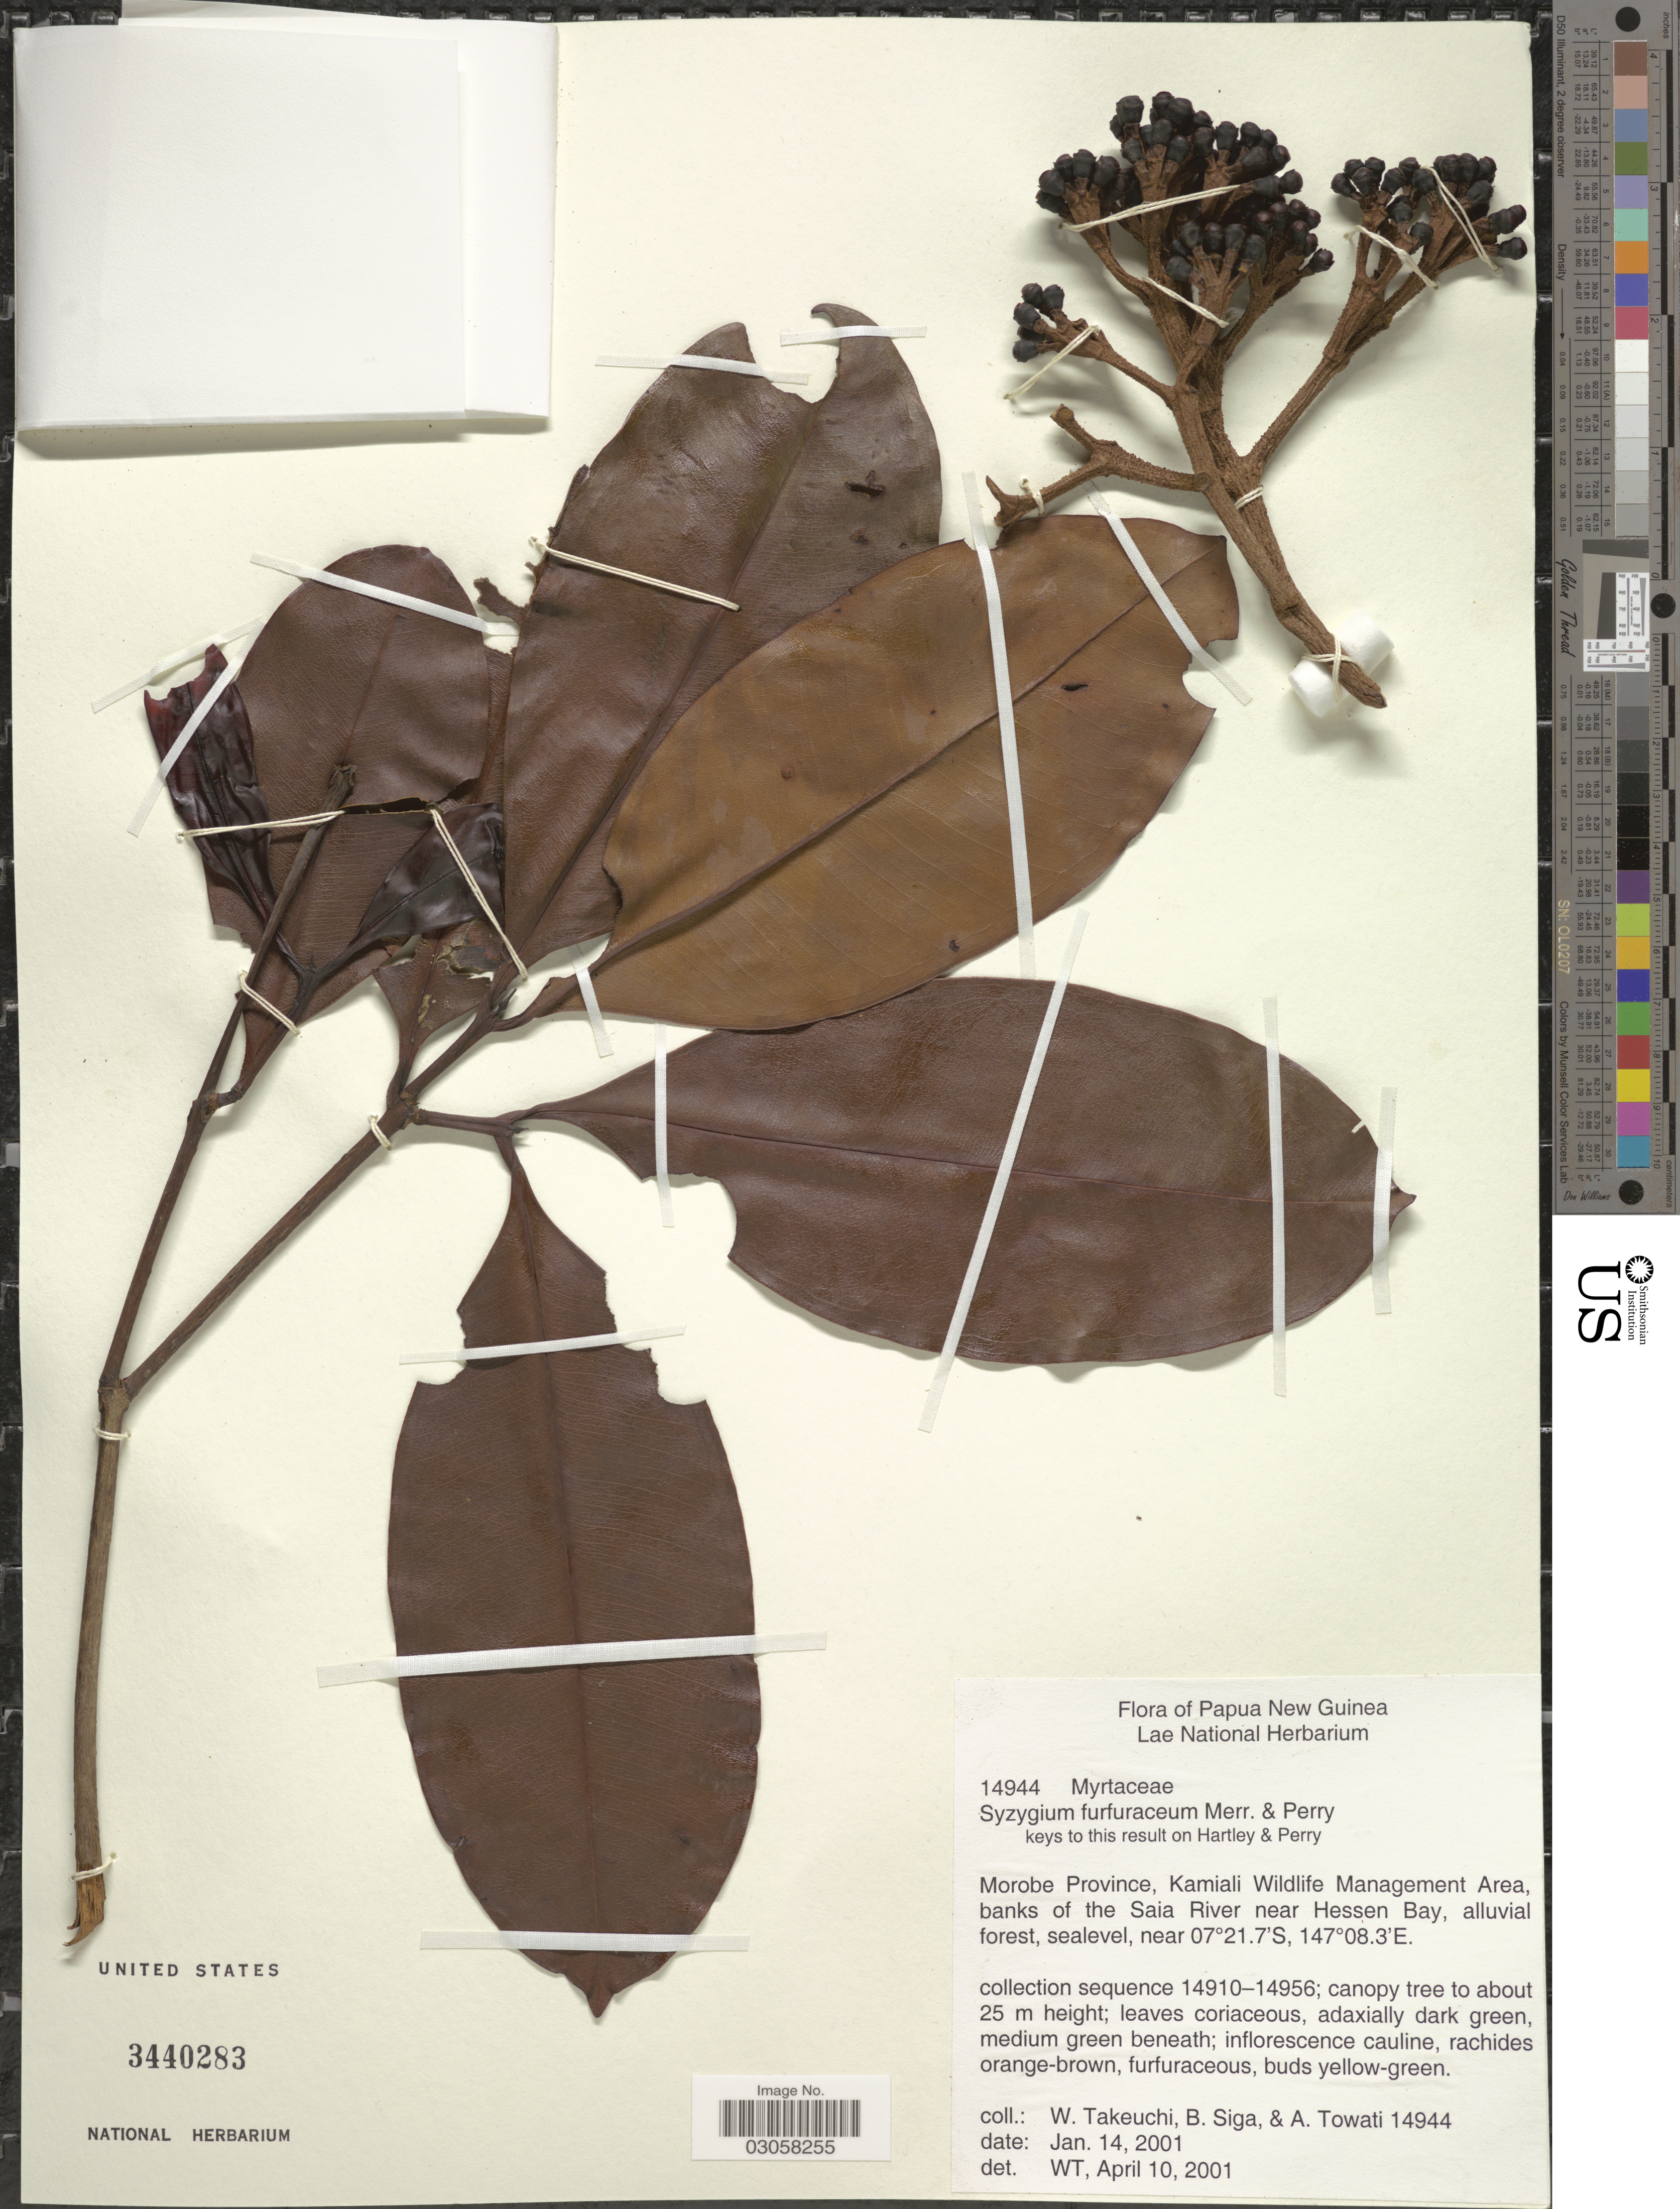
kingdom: Plantae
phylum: Tracheophyta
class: Magnoliopsida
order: Myrtales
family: Myrtaceae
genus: Syzygium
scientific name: Syzygium furfuraceum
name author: Merr. & L.M. Perry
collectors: W. Takeuchi, B. Siga & A. Towati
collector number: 14944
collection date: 2001-01-14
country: Papua New Guinea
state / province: Morobe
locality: Papua New Guinea. Morobe Province, Kamiali Wildlife Management Area, banks of the Saia River near Hessen Bay, alluvial forest.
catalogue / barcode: US 3440283